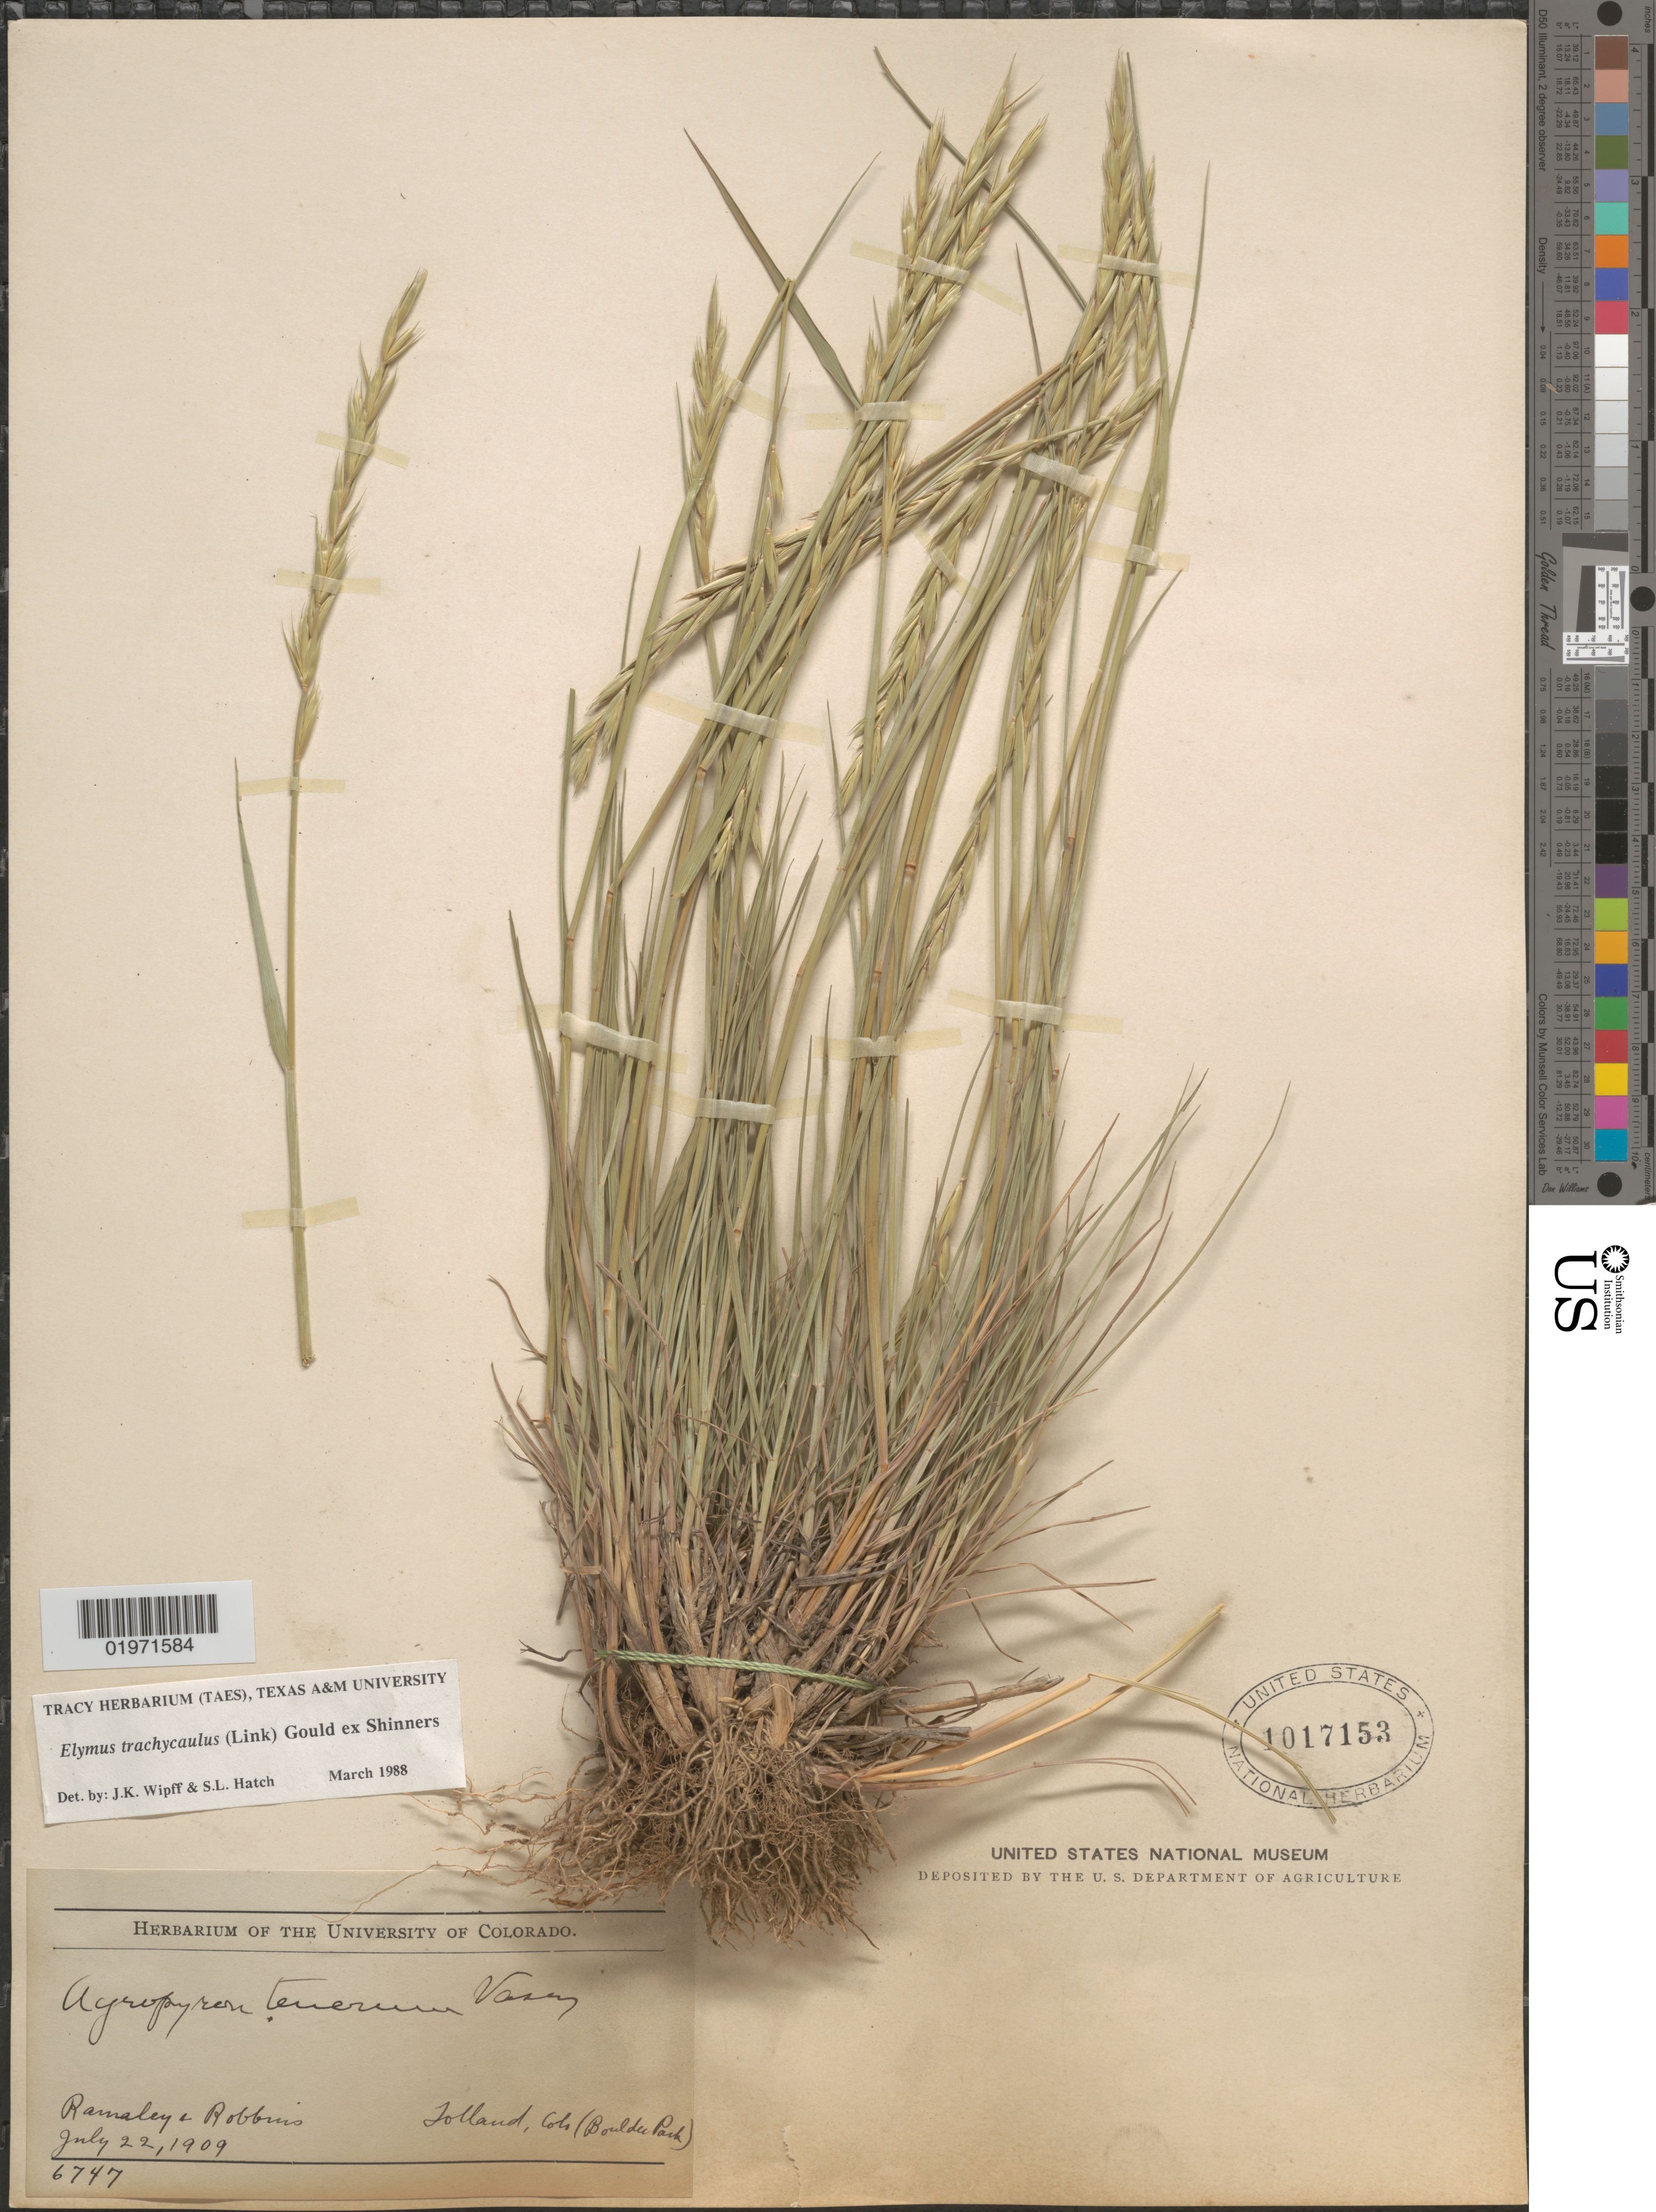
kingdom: Plantae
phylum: Tracheophyta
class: Liliopsida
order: Poales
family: Poaceae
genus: Elymus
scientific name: Elymus trachycaulus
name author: (Link) Gould ex Shinners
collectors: Ramaley & -- Robbins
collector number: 6747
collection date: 1909-07-22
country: United States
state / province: Colorado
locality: Tolland (Boulder Park).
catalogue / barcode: US 1017153